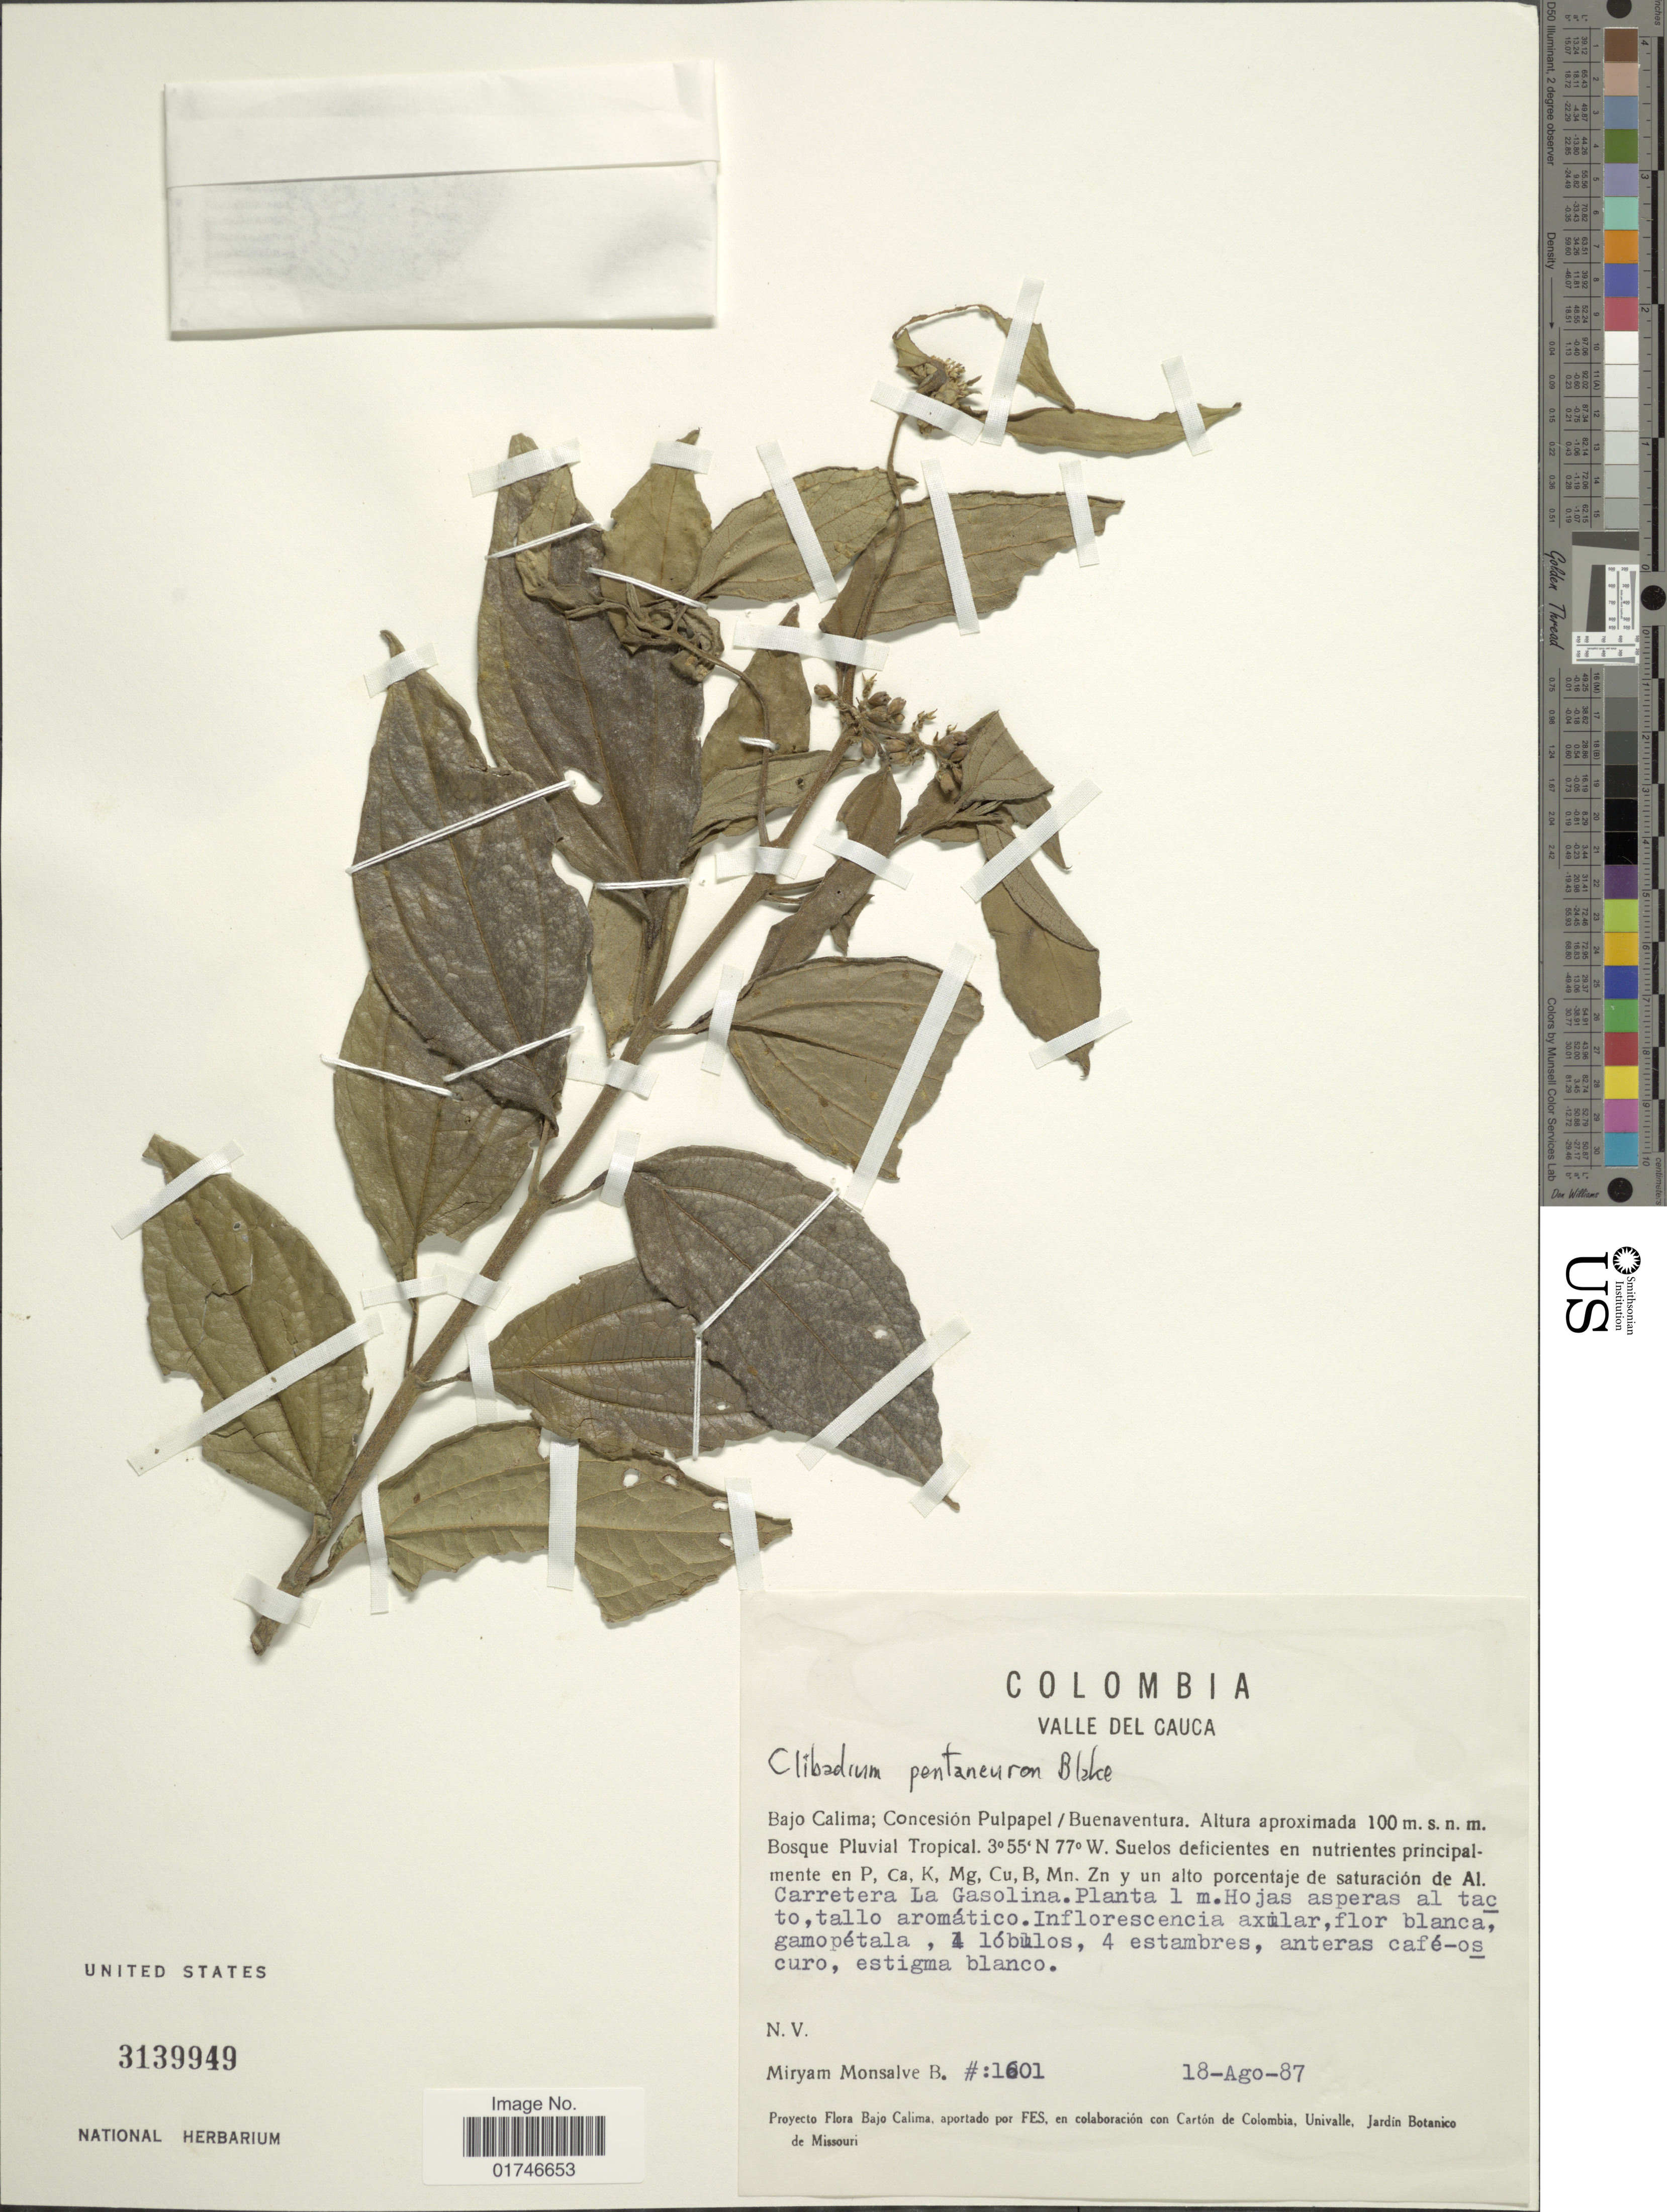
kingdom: Plantae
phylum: Tracheophyta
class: Magnoliopsida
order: Asterales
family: Asteraceae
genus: Clibadium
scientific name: Clibadium pentaneuron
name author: S.F. Blake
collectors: M. Monsalve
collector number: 1601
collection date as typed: Transcribed d/m/y: 18/8/87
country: Colombia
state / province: Valle del Cauca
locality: Bajo Calima: Concesion Pulapel. Buenaventura.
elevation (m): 100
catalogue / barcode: US 3139949